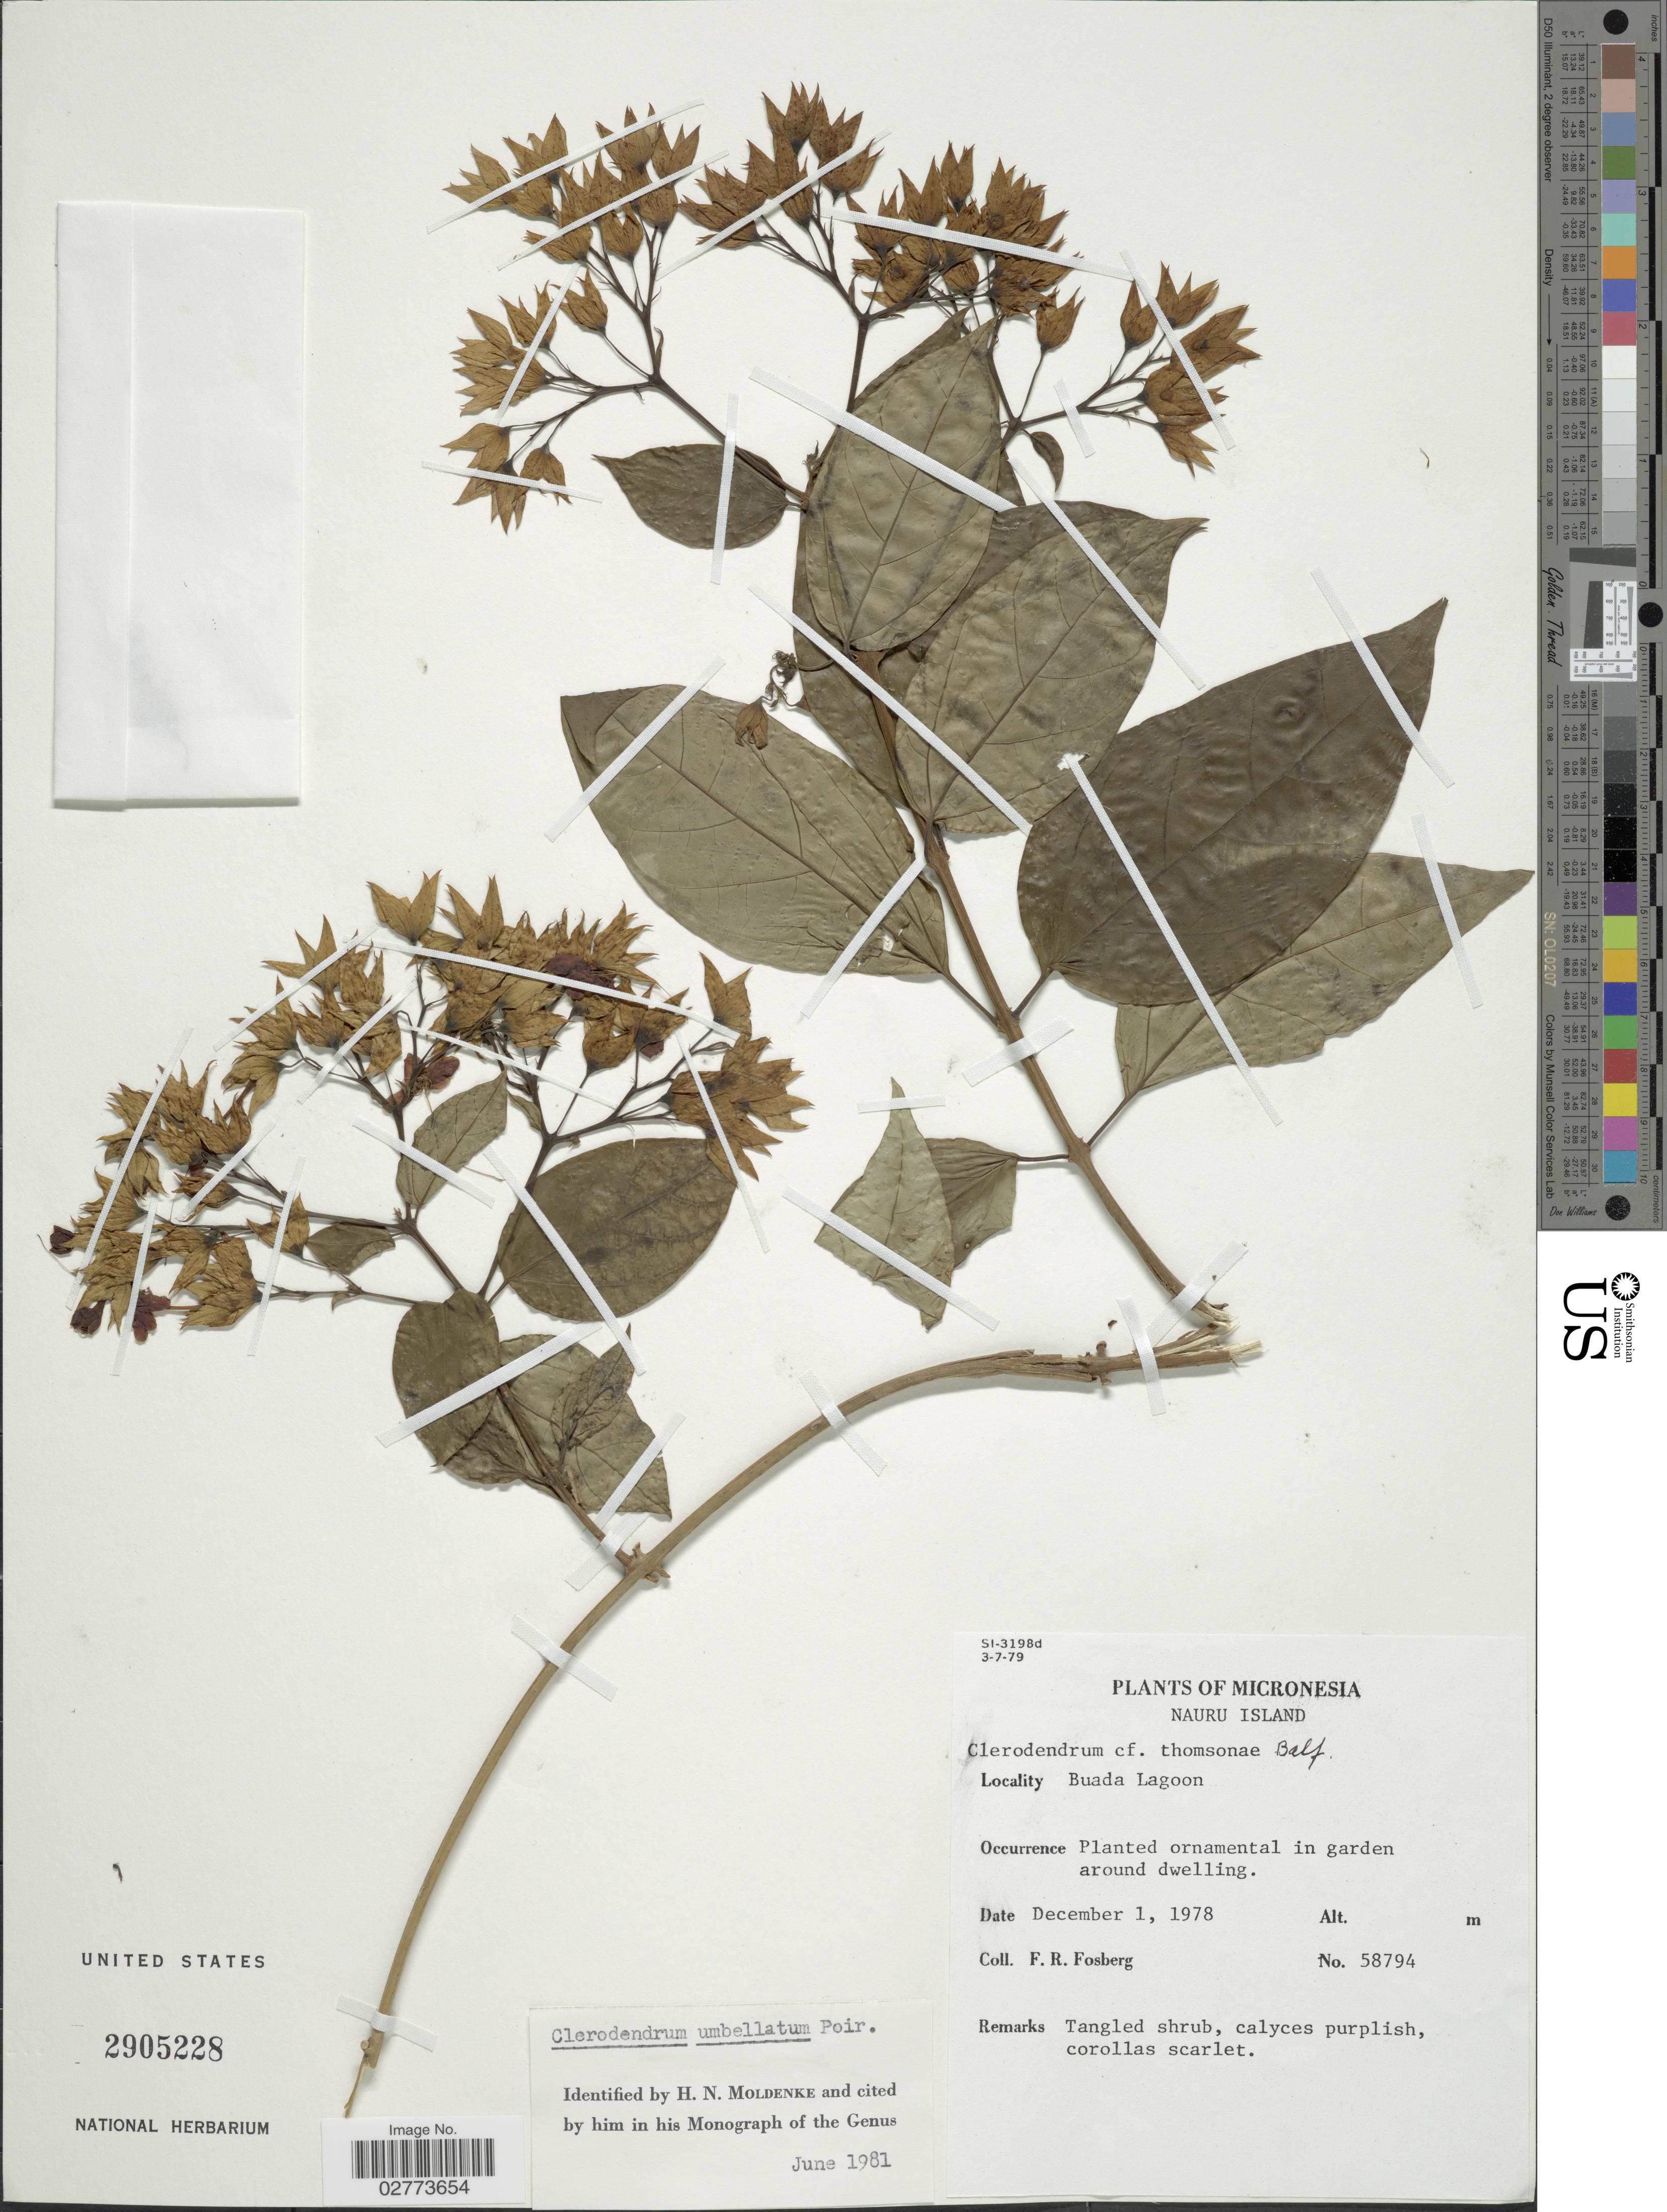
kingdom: Plantae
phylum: Tracheophyta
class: Magnoliopsida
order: Lamiales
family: Lamiaceae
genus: Clerodendrum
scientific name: Clerodendrum umbellatum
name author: Poir.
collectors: F. R. Fosberg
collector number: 58794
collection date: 1978-12-01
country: Nauru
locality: Micronesia.Nauru Island. Buada Lagoon.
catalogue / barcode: US 2905228